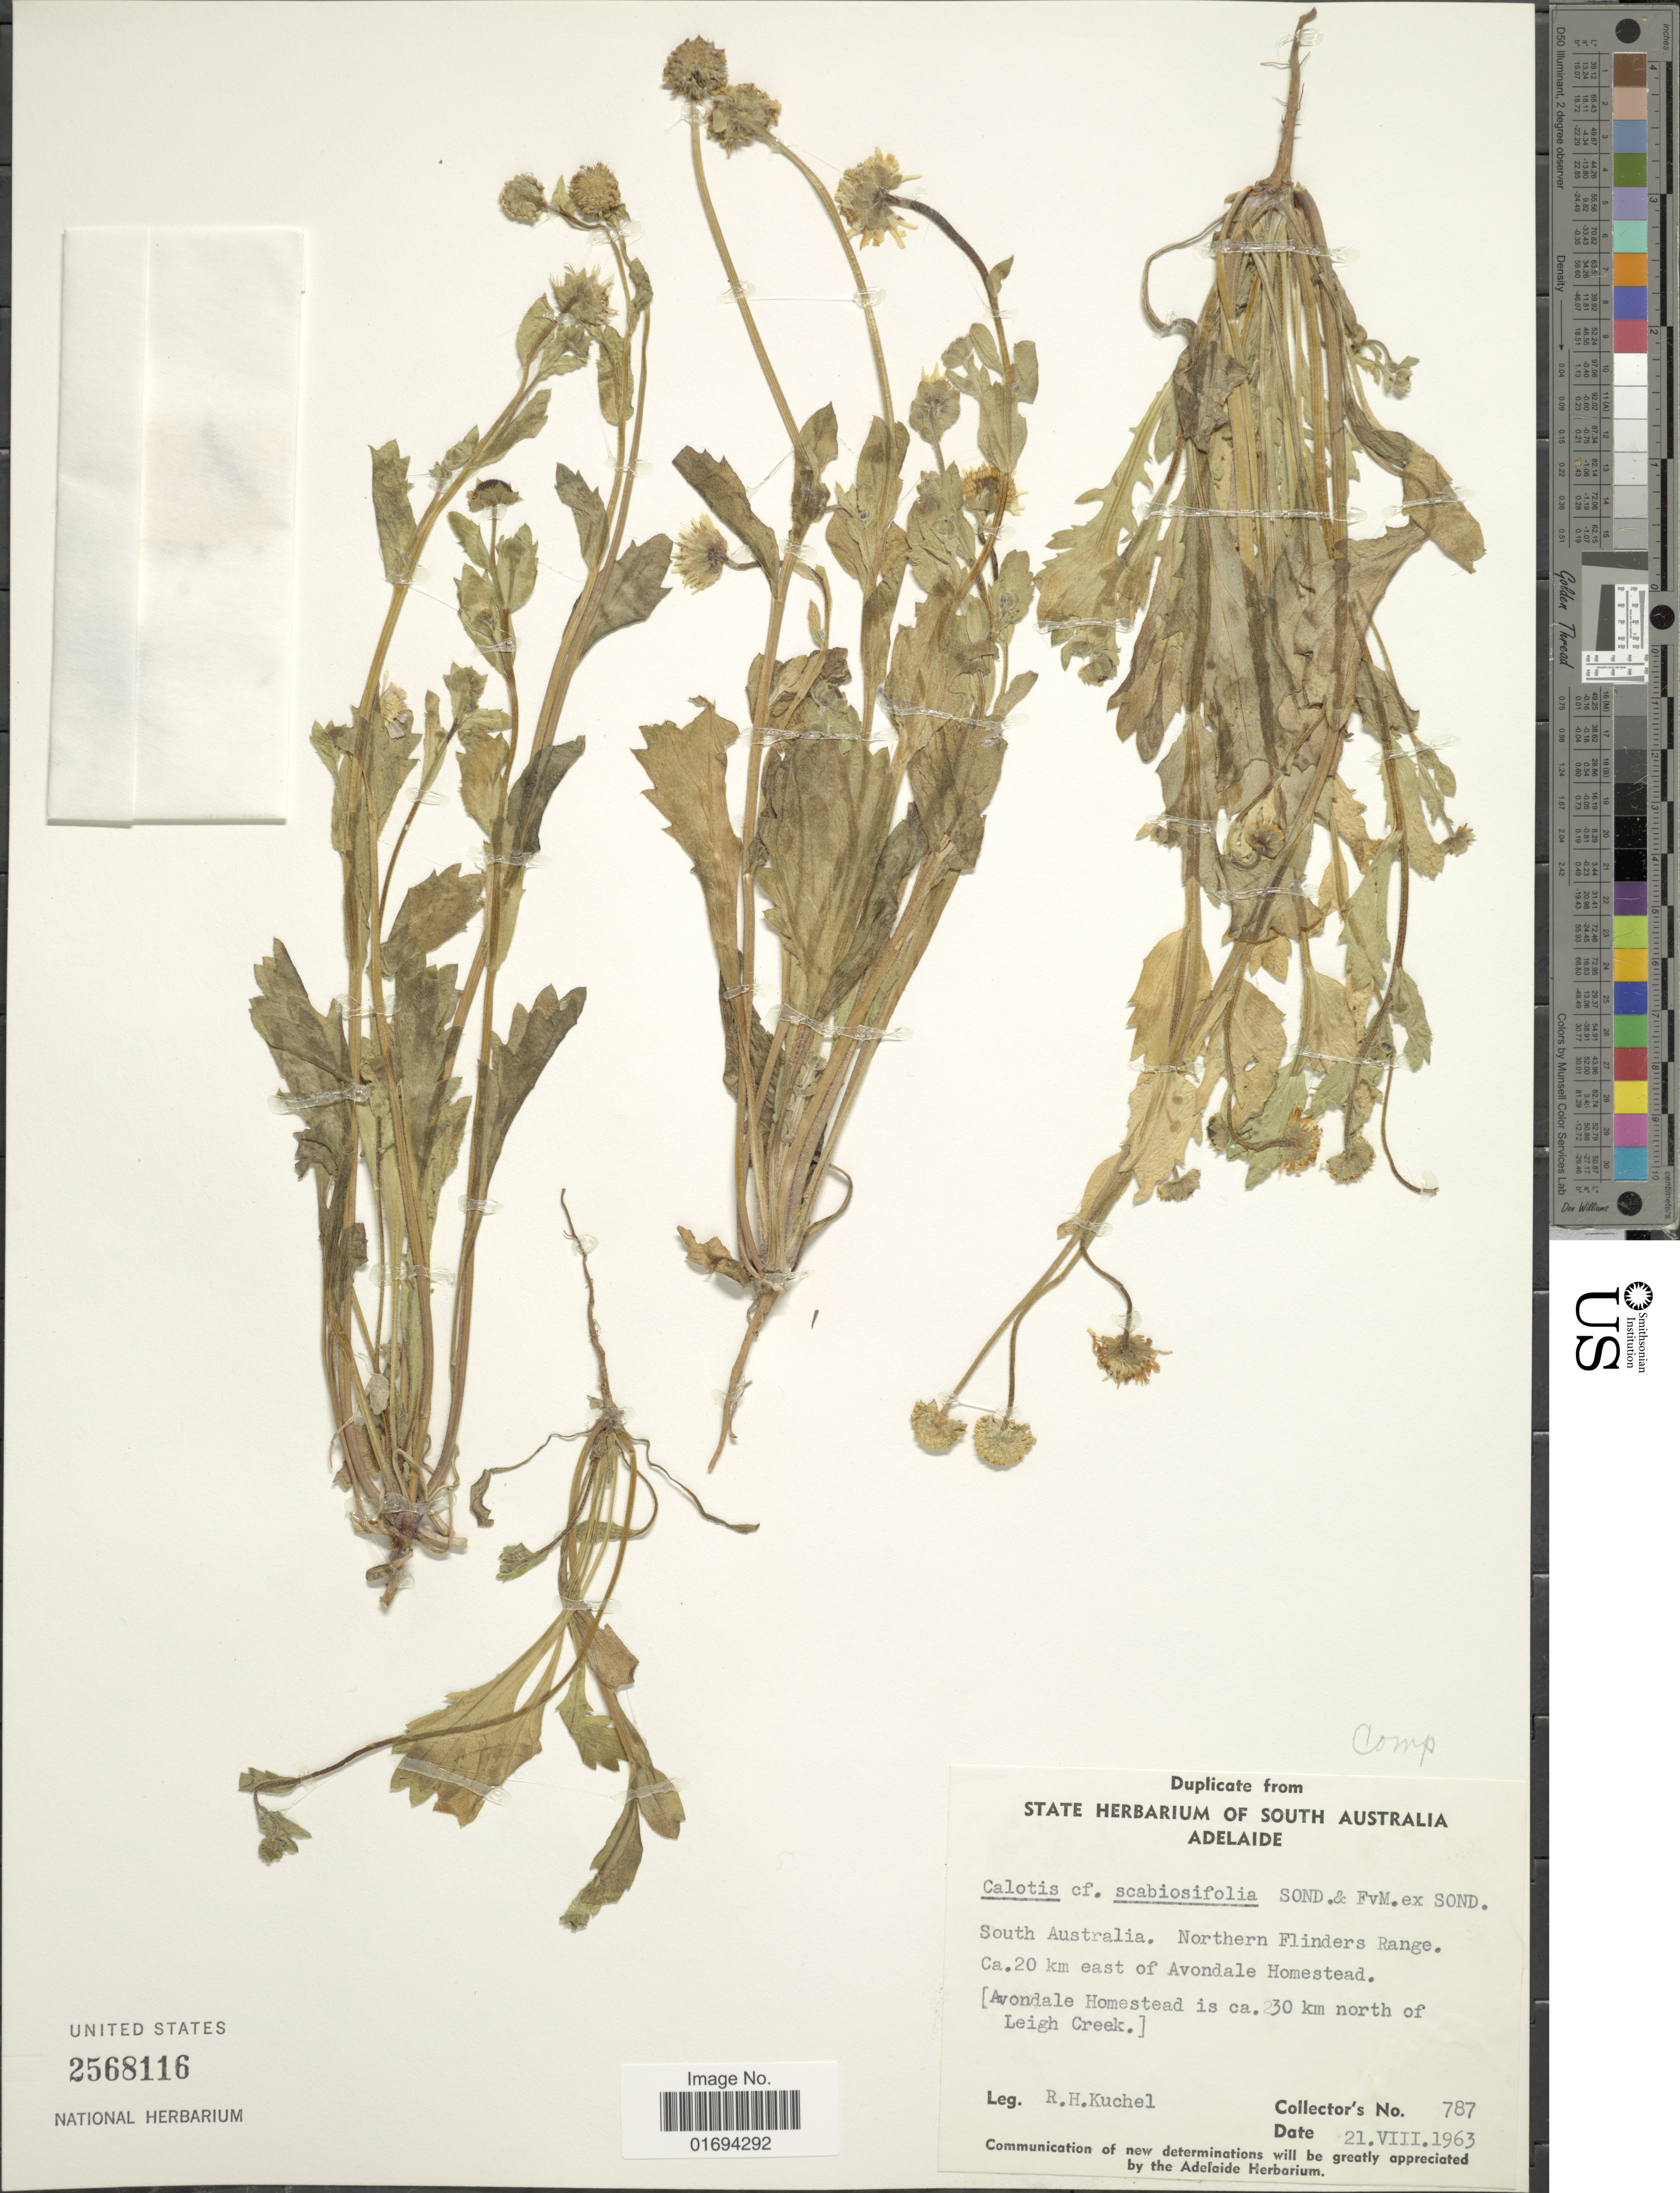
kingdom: Plantae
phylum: Tracheophyta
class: Magnoliopsida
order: Asterales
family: Asteraceae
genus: Calotis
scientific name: Calotis scabiosifolia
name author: Sond. ex F. Muell.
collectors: R. Kuchel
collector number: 787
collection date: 1963-08-21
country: Australia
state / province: South Australia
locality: Northern Flinders Range, Ca. 20 km east of Avondale Homestead, [Avondale Homestead is ca. 230 km north of Leigh Creek]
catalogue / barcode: US 2568116